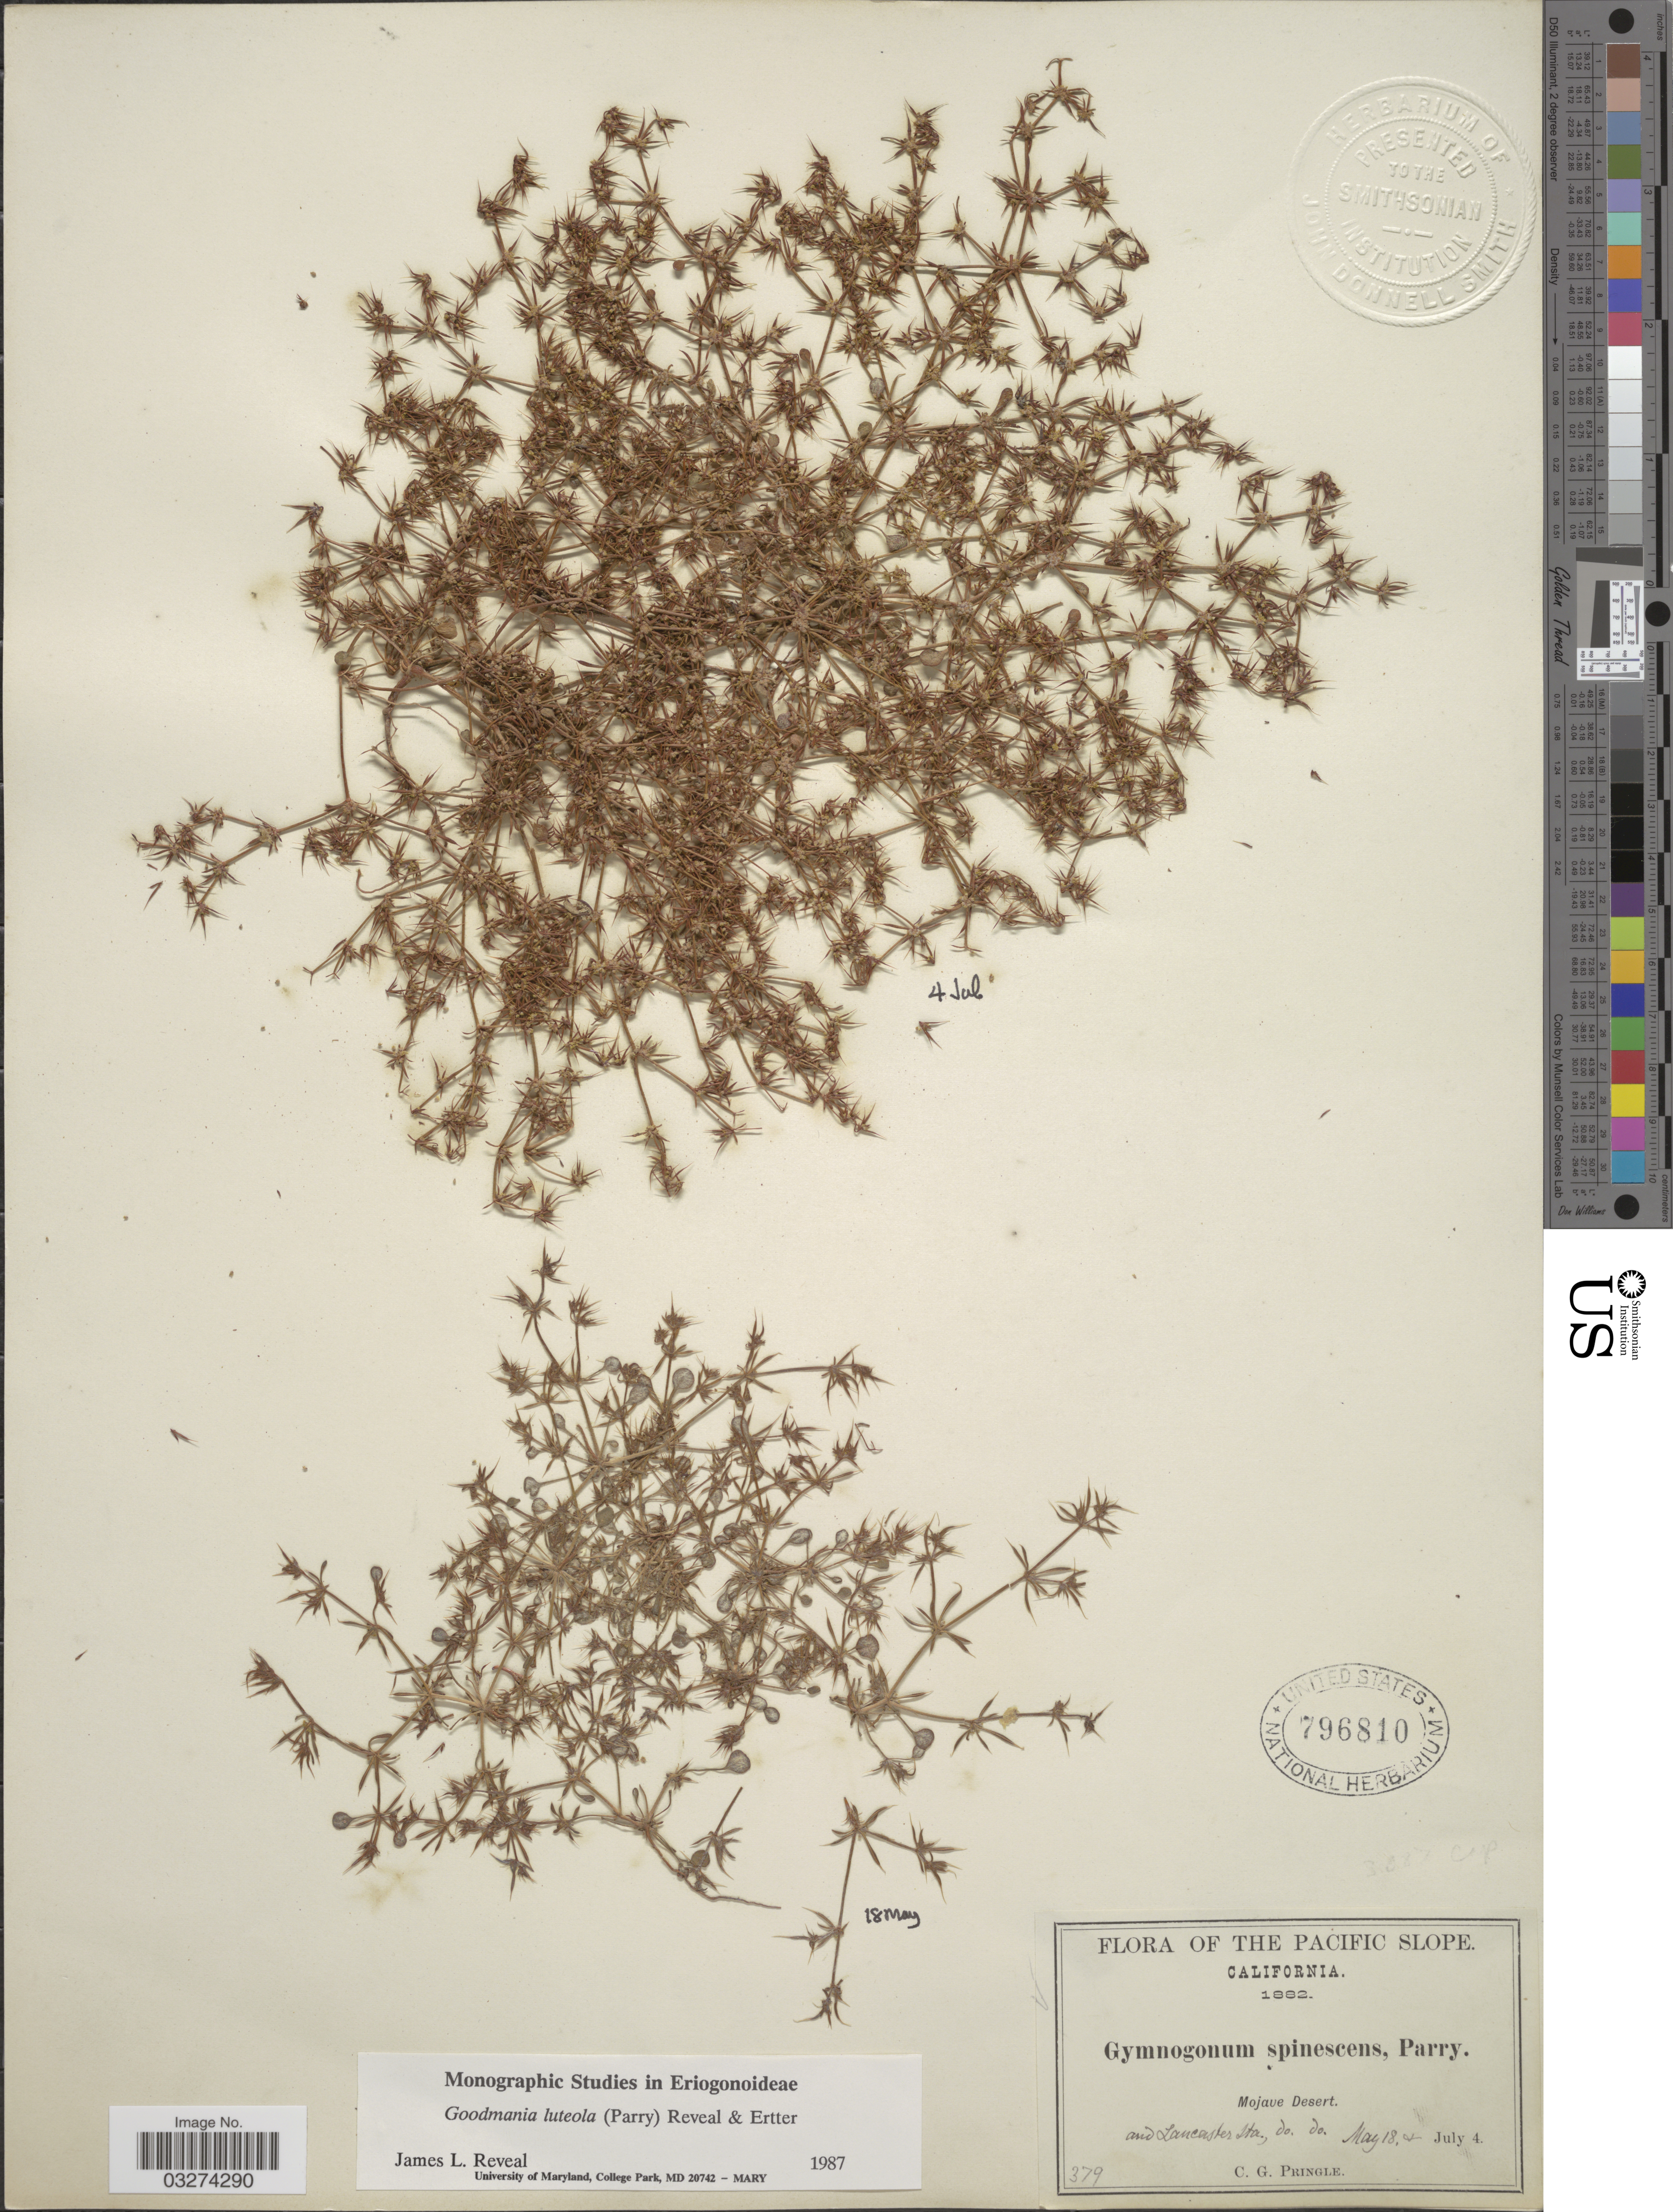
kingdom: Plantae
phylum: Tracheophyta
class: Magnoliopsida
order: Caryophyllales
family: Polygonaceae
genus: Goodmania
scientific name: Goodmania luteola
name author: (Parry) Reveal & Ertter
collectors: C. G. Pringle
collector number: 379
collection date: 1882-05-18/1882-07-04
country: United States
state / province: California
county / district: Los Angeles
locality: The Pacific Slope, Mojave Desert and Lancaster Sta.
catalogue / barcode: US 796810